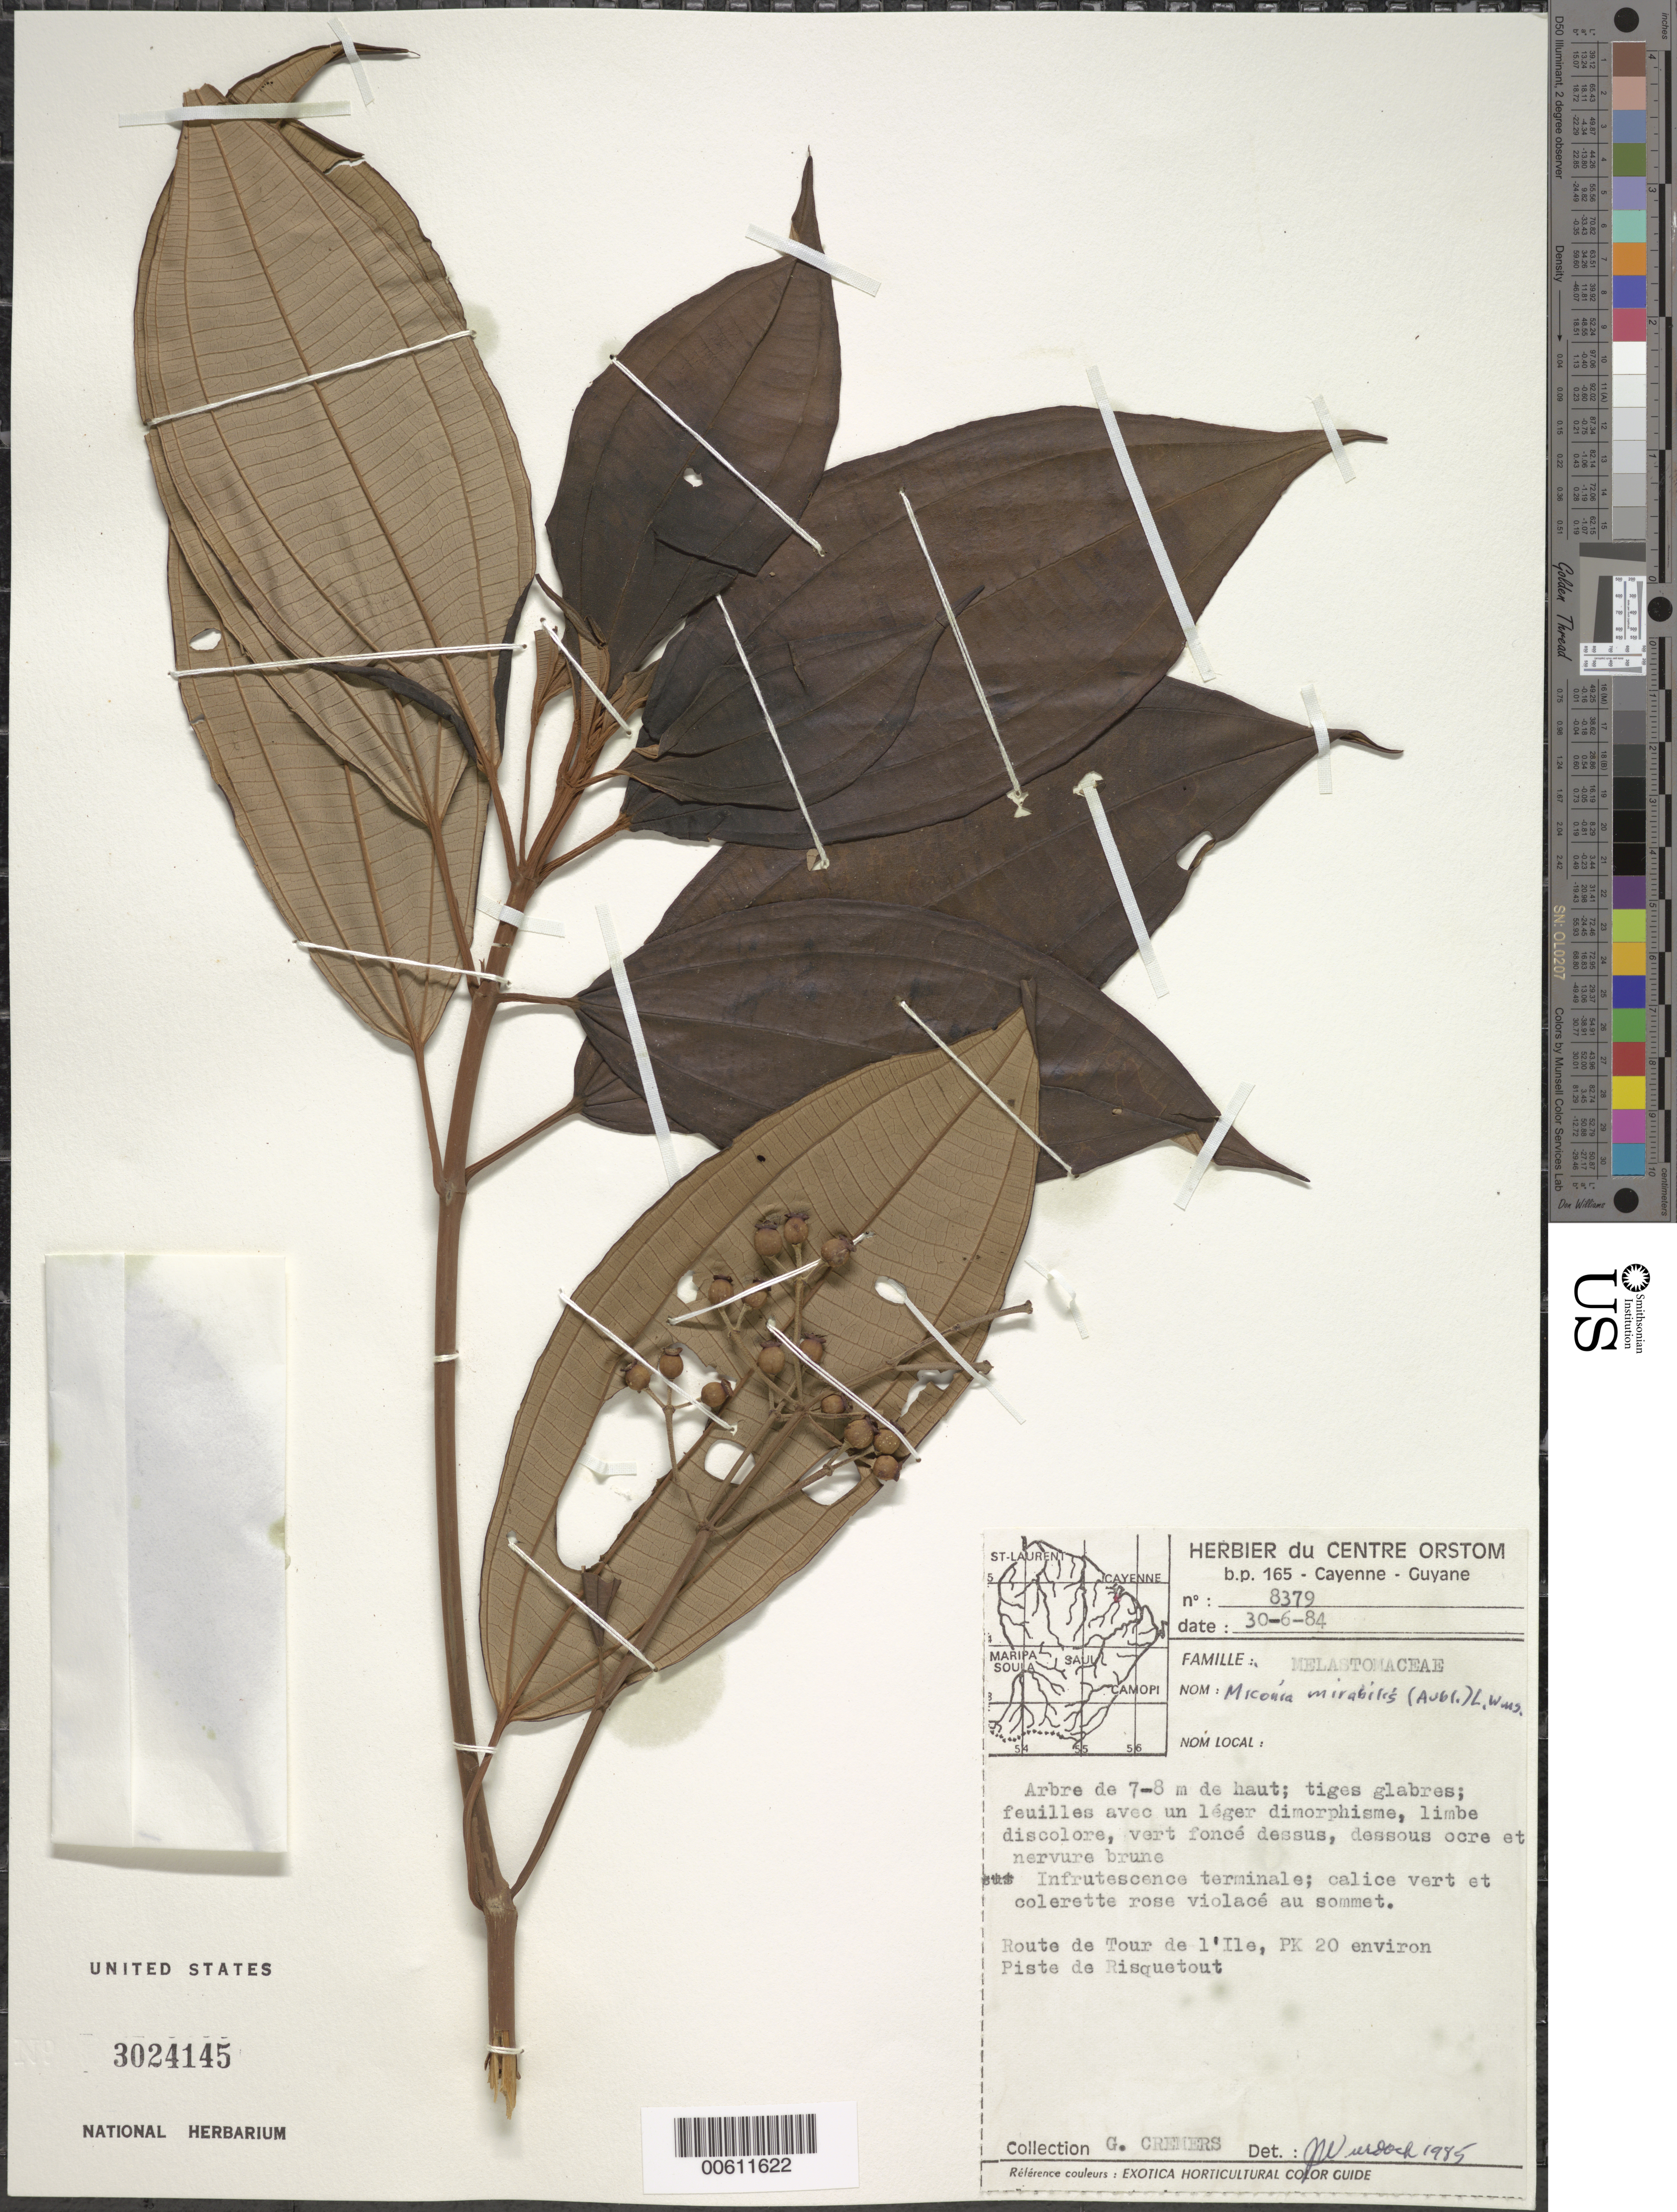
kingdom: Plantae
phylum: Tracheophyta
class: Magnoliopsida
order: Myrtales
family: Melastomataceae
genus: Miconia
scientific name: Miconia mirabilis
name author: (Aubl.) L.O. Williams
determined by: Wurdack, John J., (US), US (UNITED STATES)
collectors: G. Cremers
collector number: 8379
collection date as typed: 30-Jun-84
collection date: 1984-06-30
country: French Guiana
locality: Piste de Risquetout, route tour de l'Ile, PK 20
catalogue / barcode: US 3024145